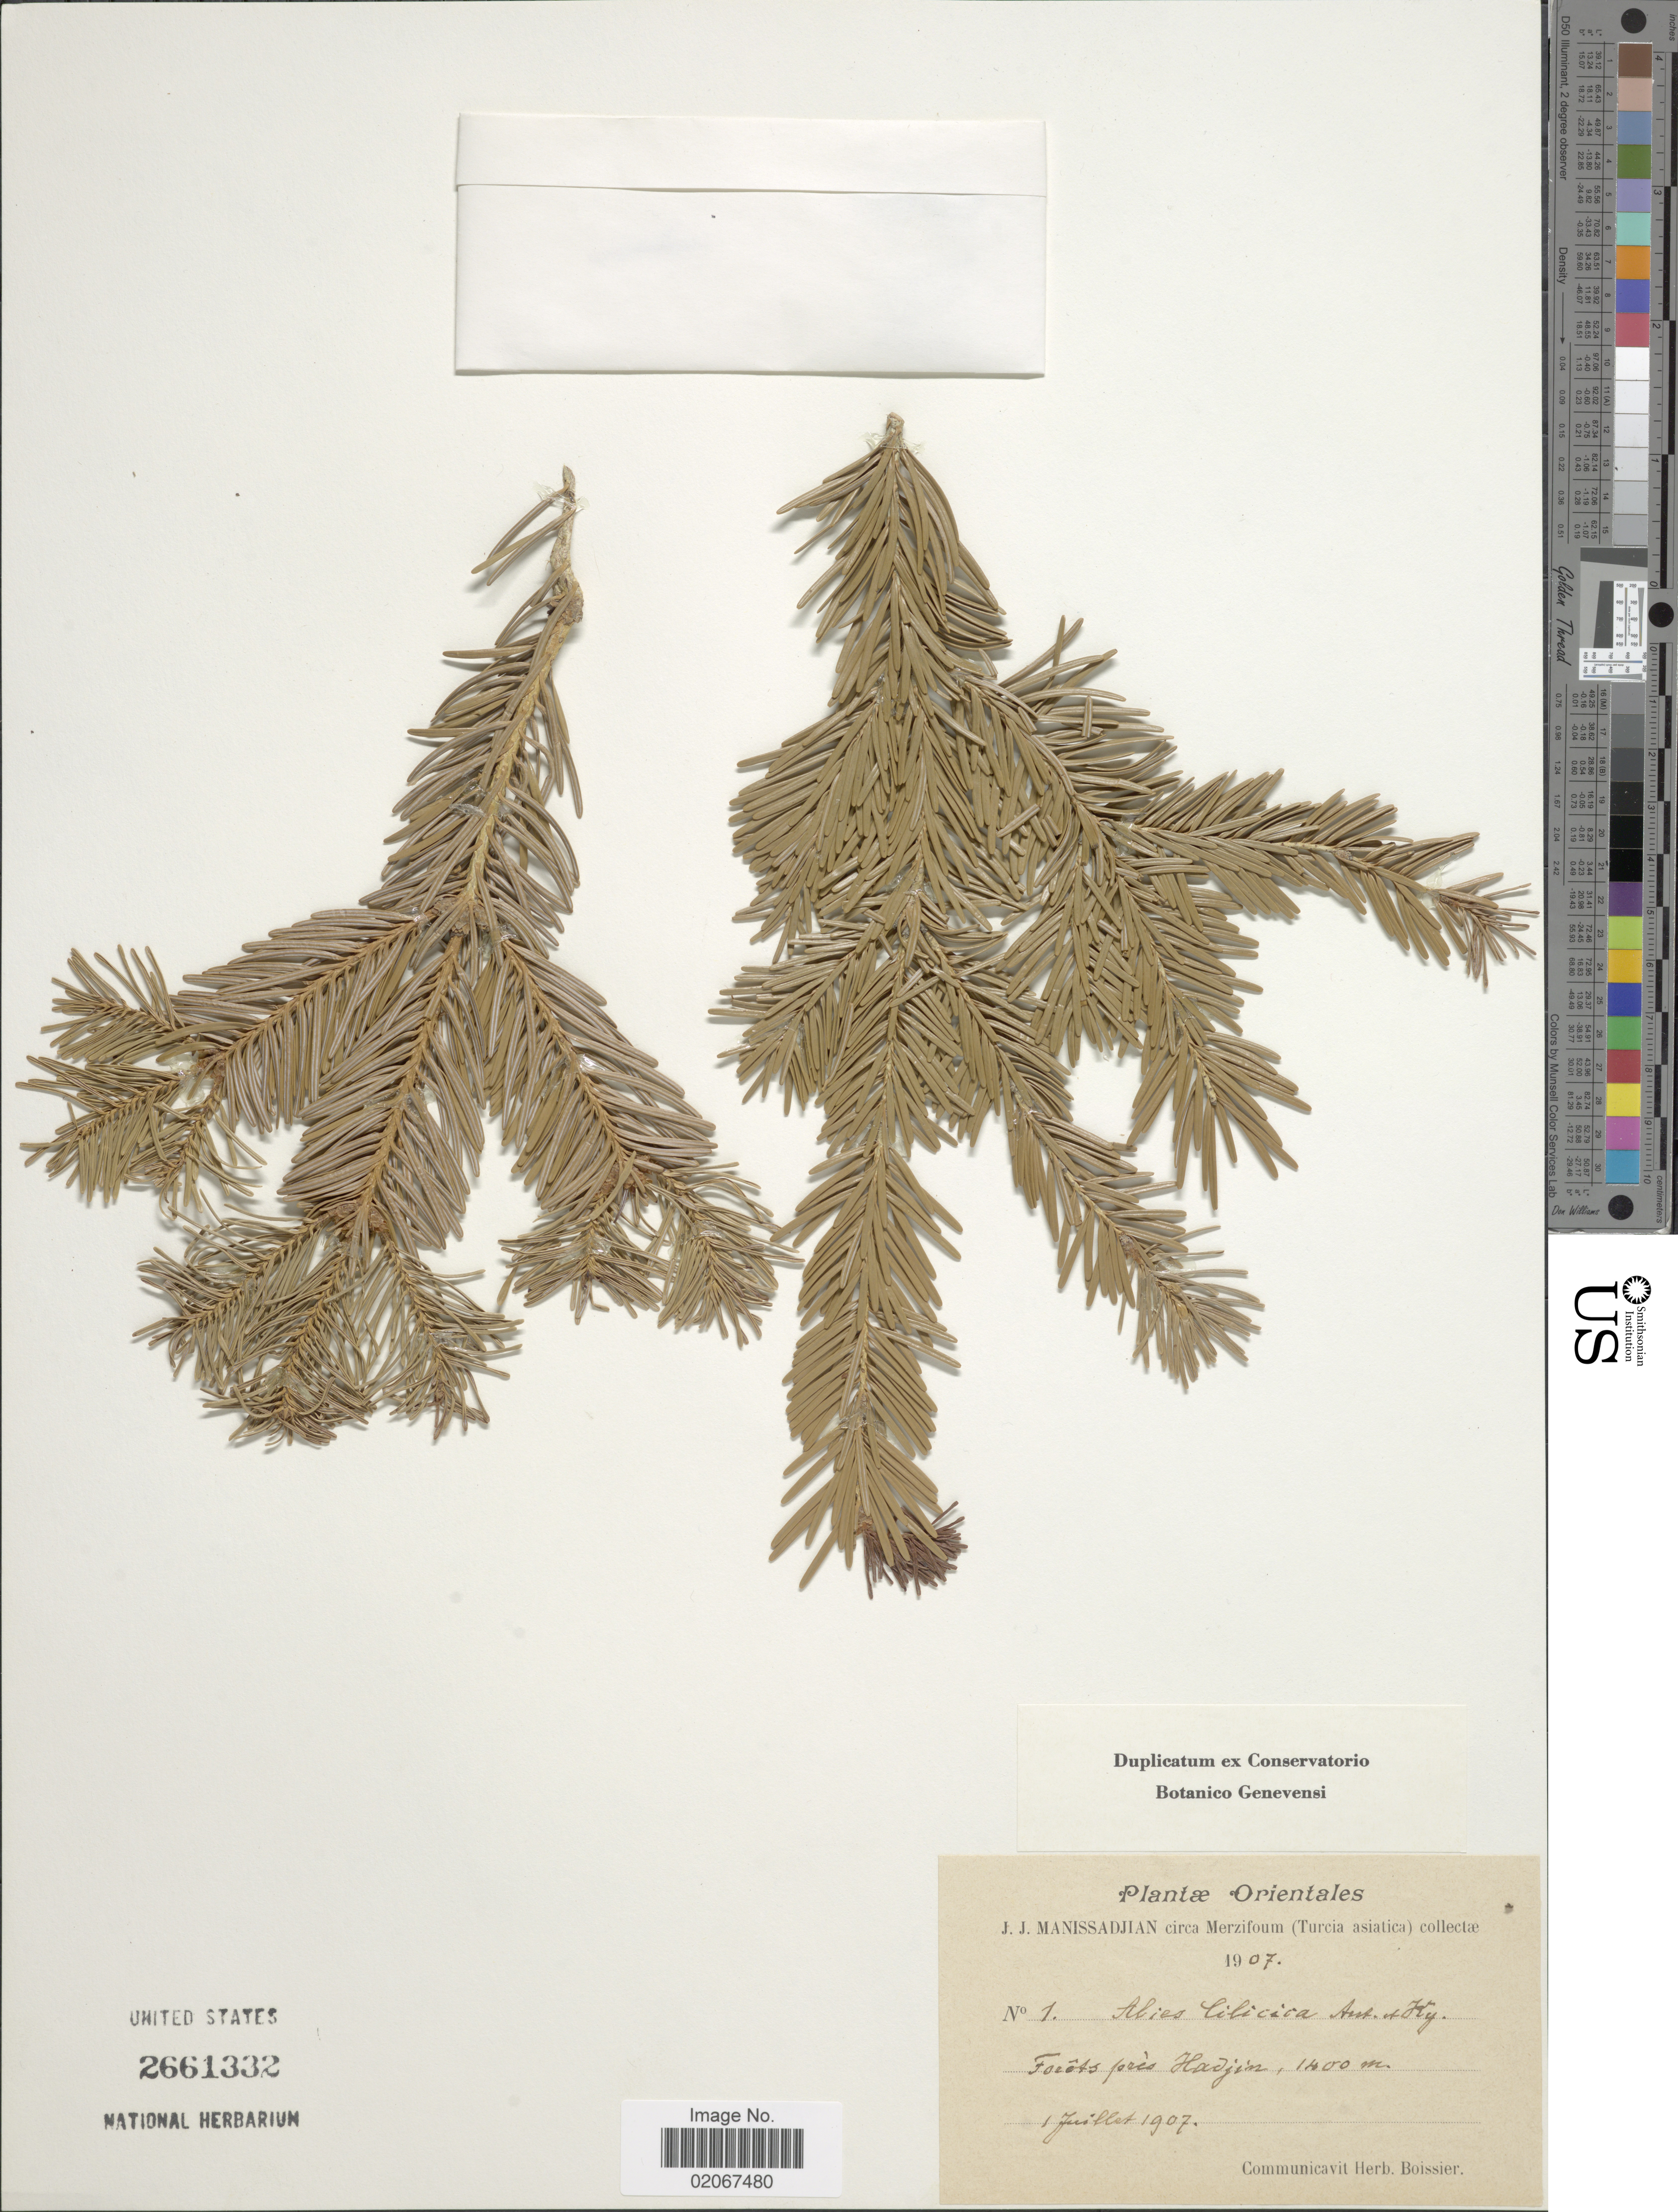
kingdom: Plantae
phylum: Tracheophyta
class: Pinopsida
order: Pinales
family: Pinaceae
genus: Abies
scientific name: Abies sp.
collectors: J. Manissadjian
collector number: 1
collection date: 1907-07-01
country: Turkey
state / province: Adana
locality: Forets pres Hadjin.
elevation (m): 1400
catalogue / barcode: US 2661332